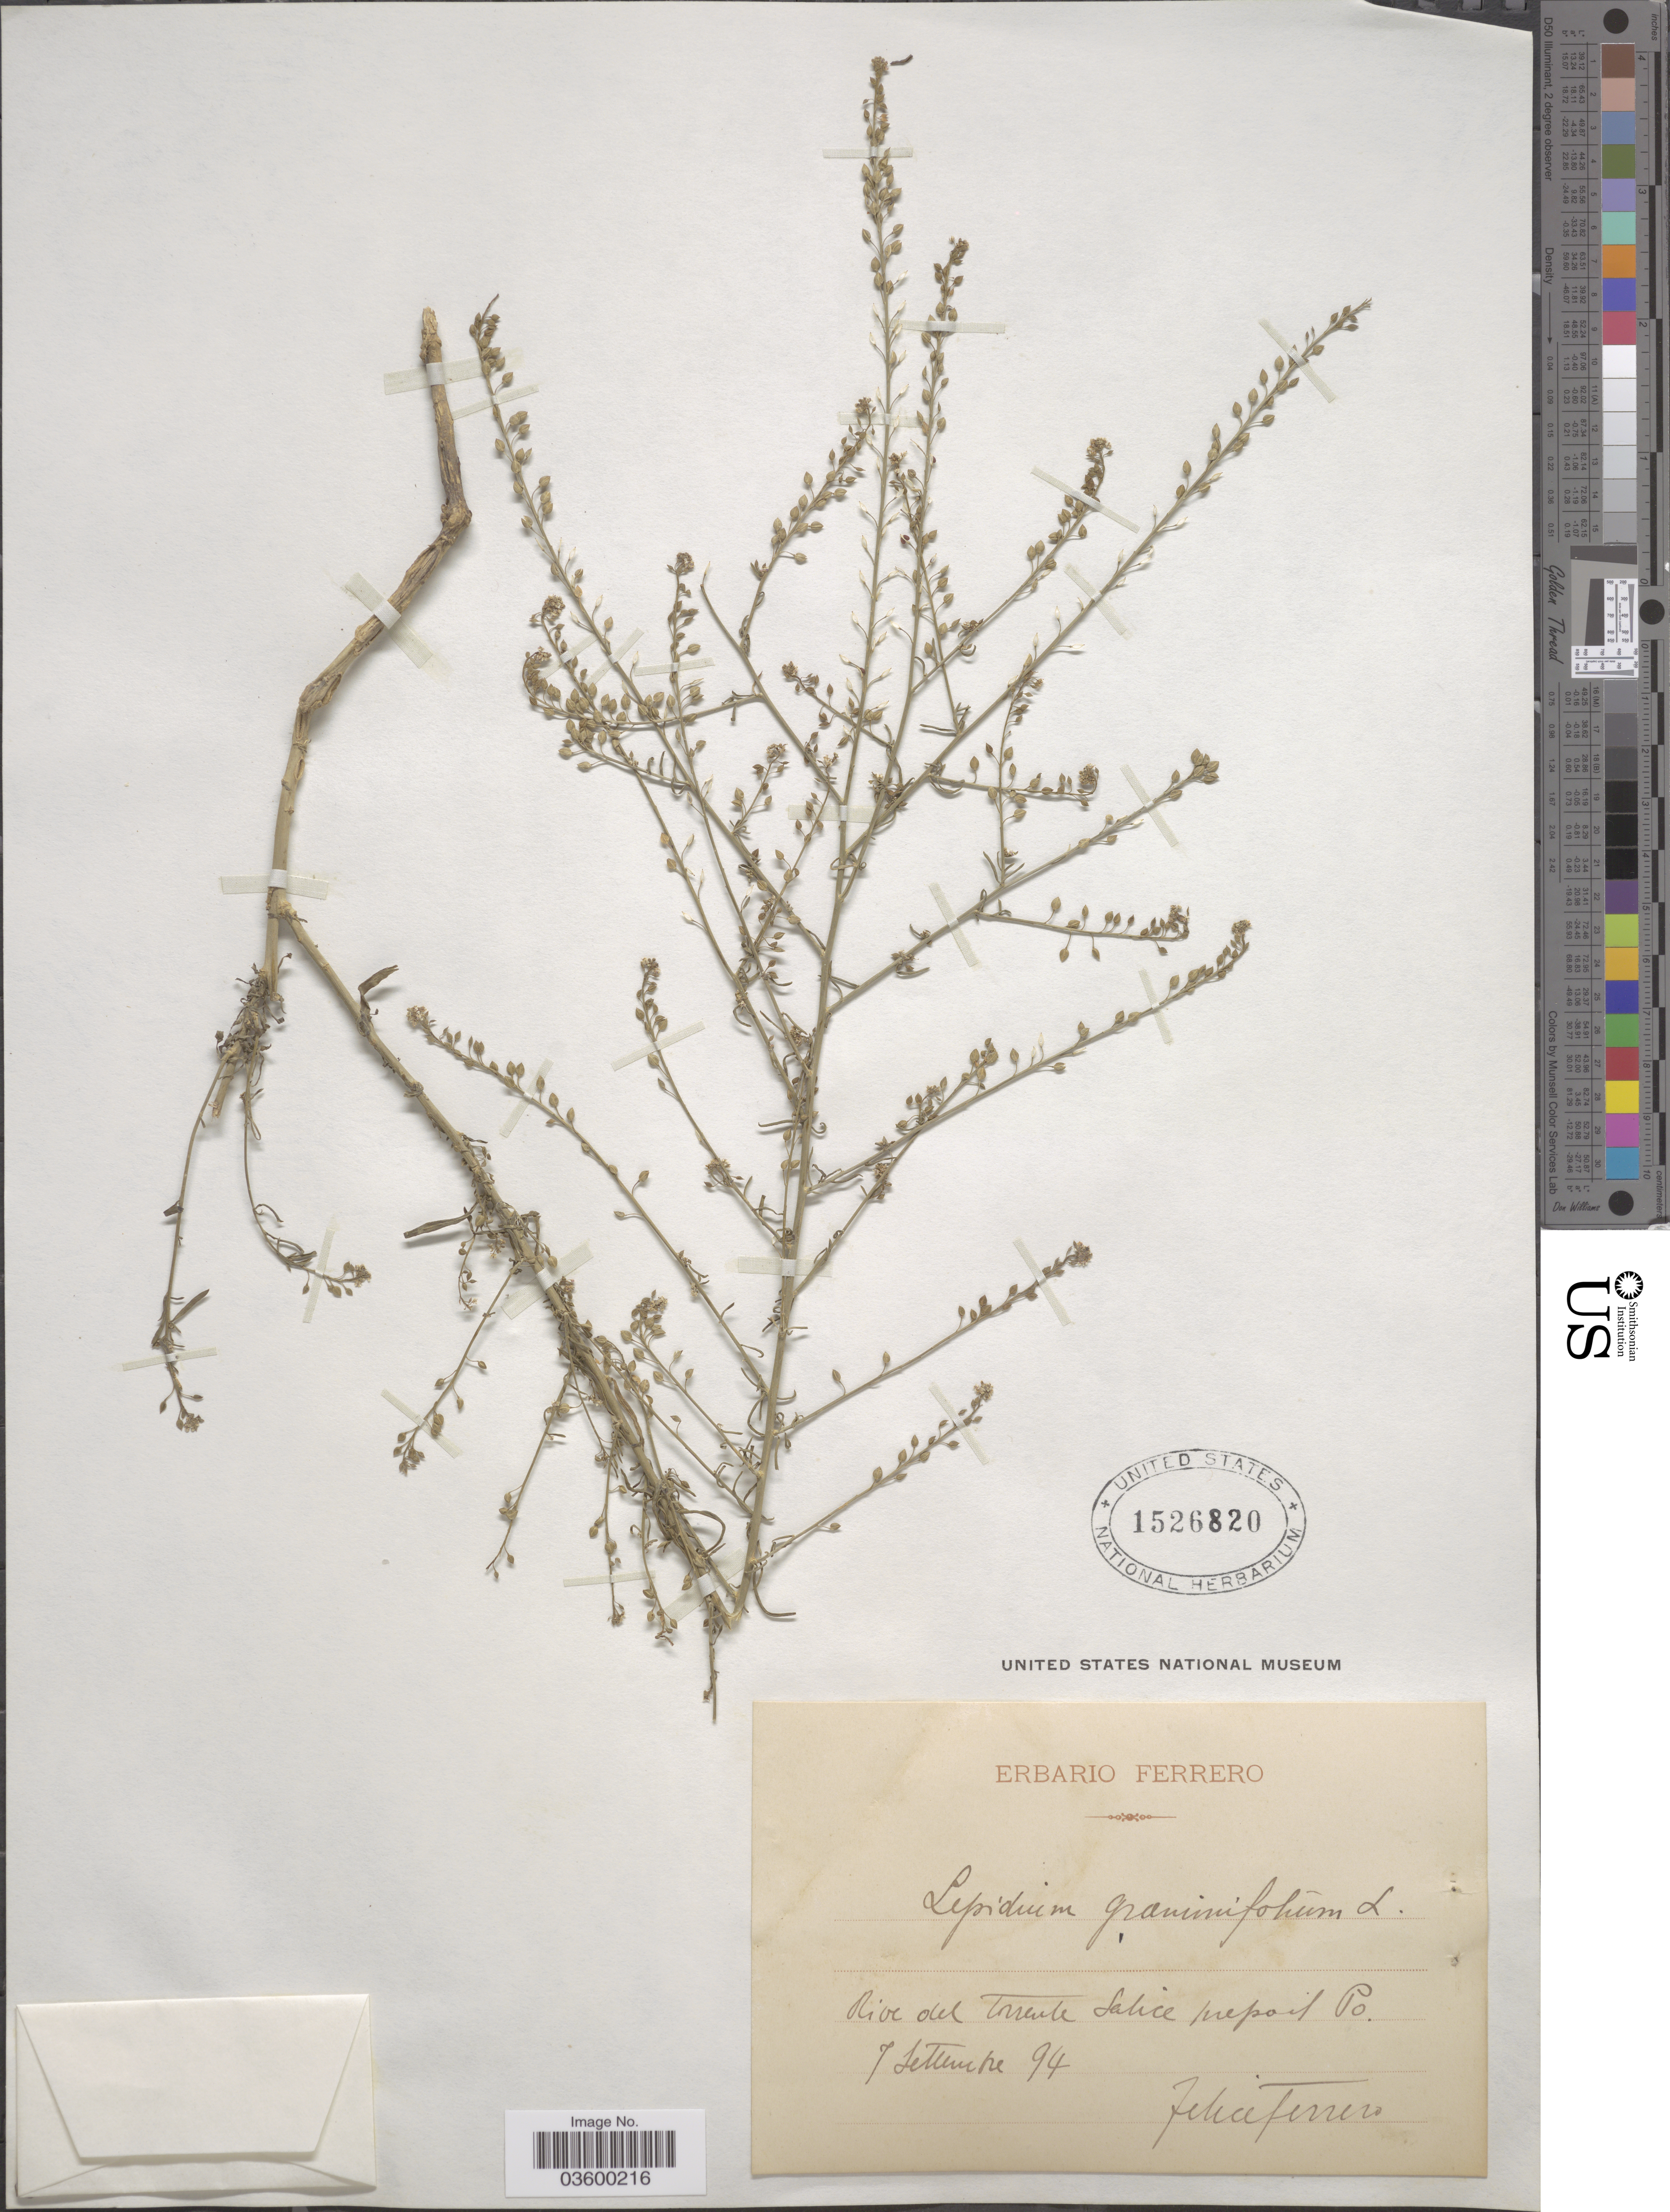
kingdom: Plantae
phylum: Tracheophyta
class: Magnoliopsida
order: Brassicales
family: Brassicaceae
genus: Lepidium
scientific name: Lepidium graminifolium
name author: L.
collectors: F. Ferrero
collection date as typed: Transcribed d/m/y: 7/9/94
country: Italy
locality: Rive del Torrente Salice presso il Po.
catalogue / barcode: US 1526820